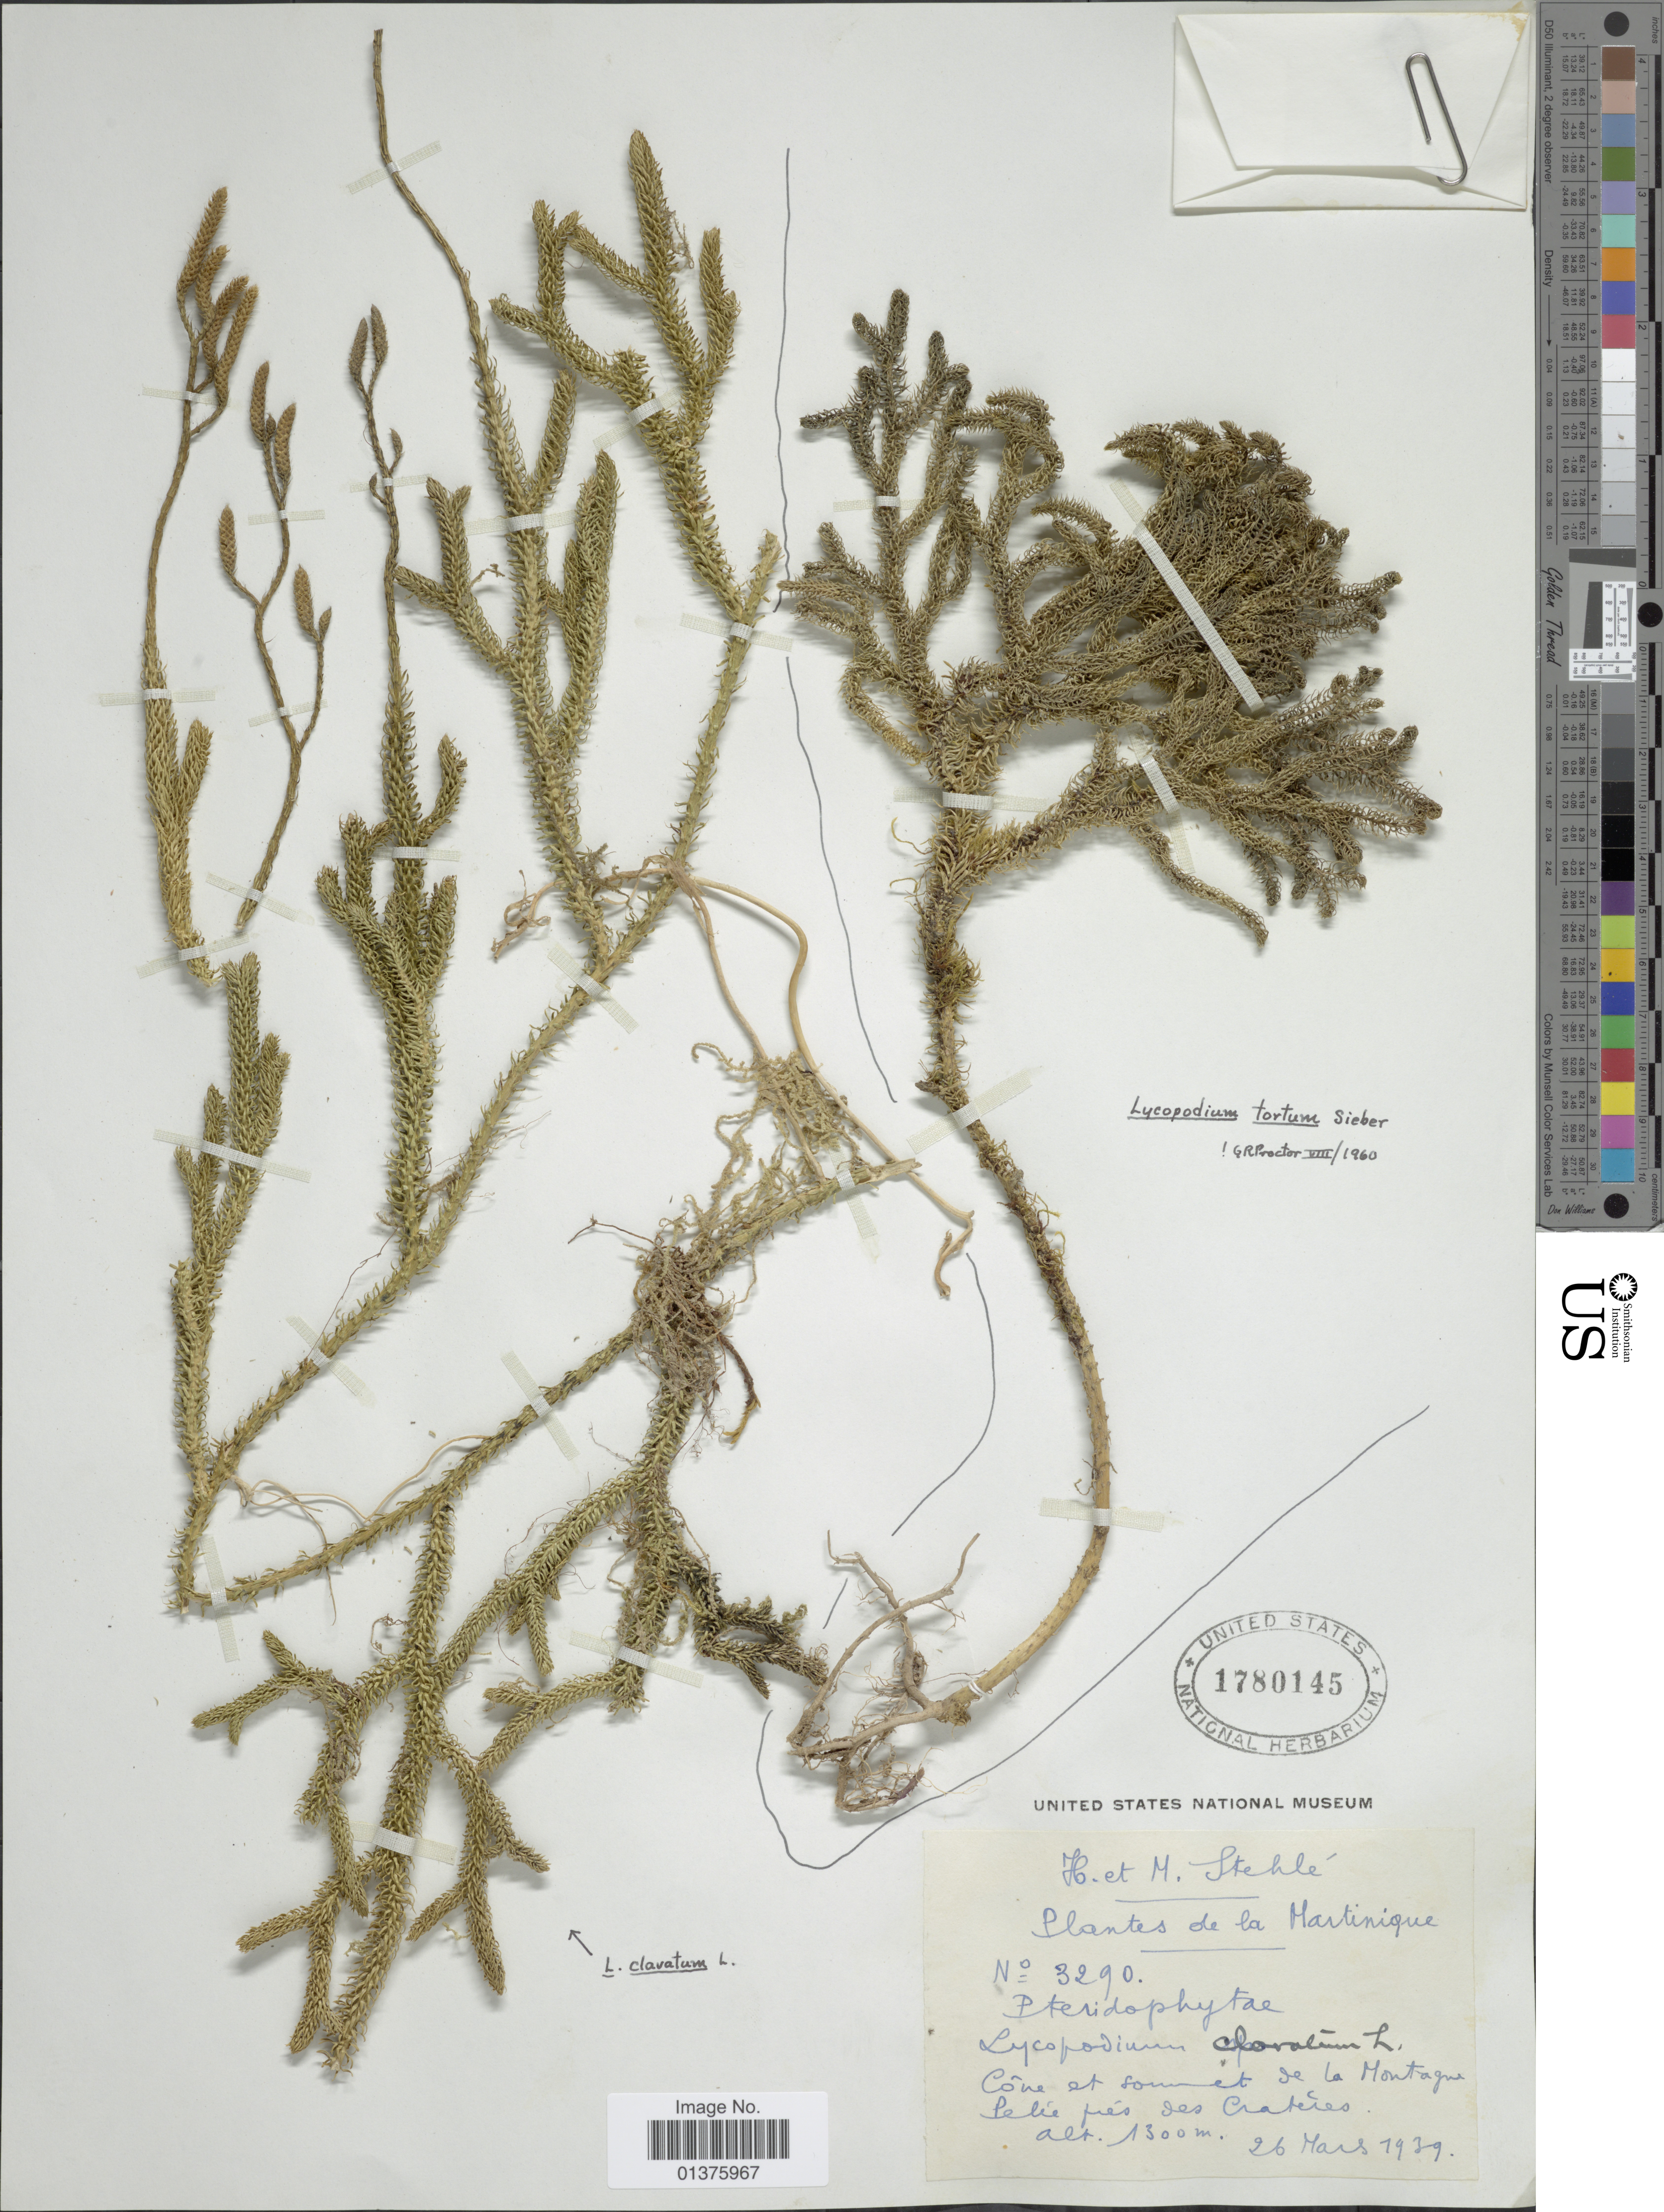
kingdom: Plantae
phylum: Tracheophyta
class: Lycopodiopsida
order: Lycopodiales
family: Lycopodiaceae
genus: Lycopodium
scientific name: Lycopodium clavatum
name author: L.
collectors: H. Stehlé & M. Stehlé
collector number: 3290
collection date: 1939-03-26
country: Martinique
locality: Cone et sommet de la Montagne Pelee pres des Crateres.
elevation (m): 1300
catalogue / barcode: US 1780145